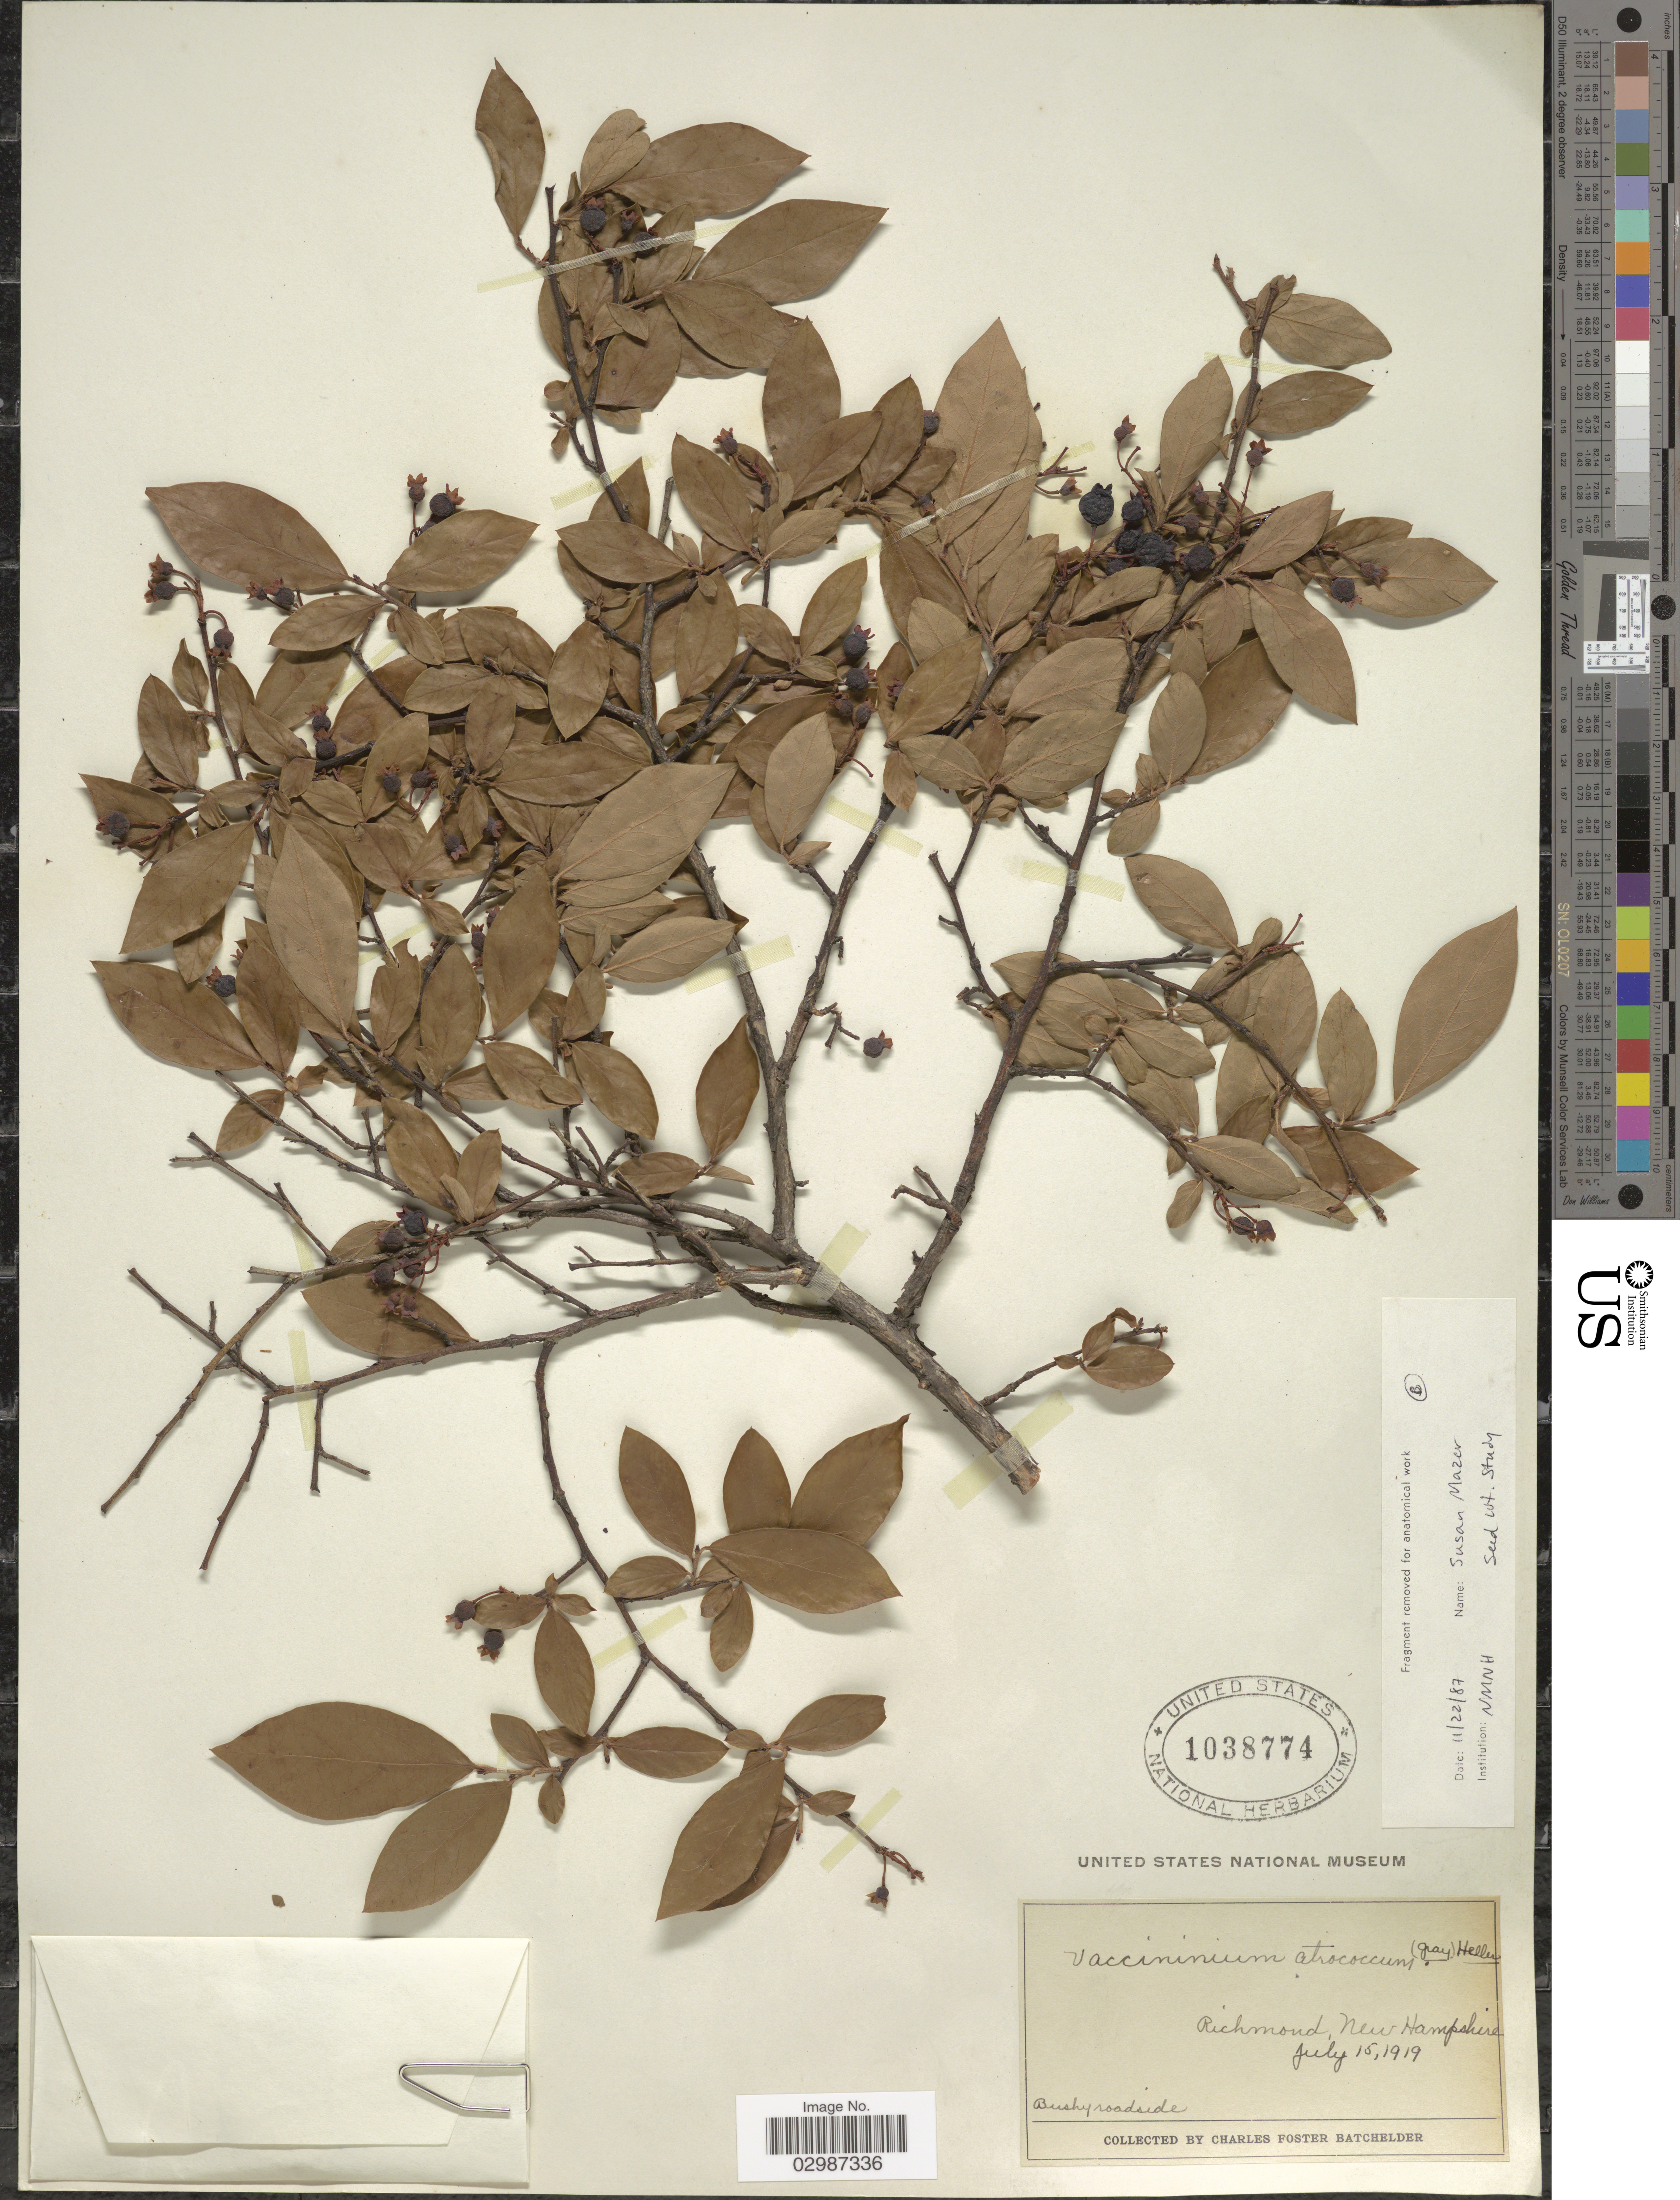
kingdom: Plantae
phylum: Tracheophyta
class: Magnoliopsida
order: Ericales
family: Ericaceae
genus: Vaccinium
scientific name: Vaccinium atrococcum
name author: (A. Gray) A. Heller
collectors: C. Batchelder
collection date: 1919-07-15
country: United States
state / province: New Hampshire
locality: Richmond.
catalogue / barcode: US 1038774